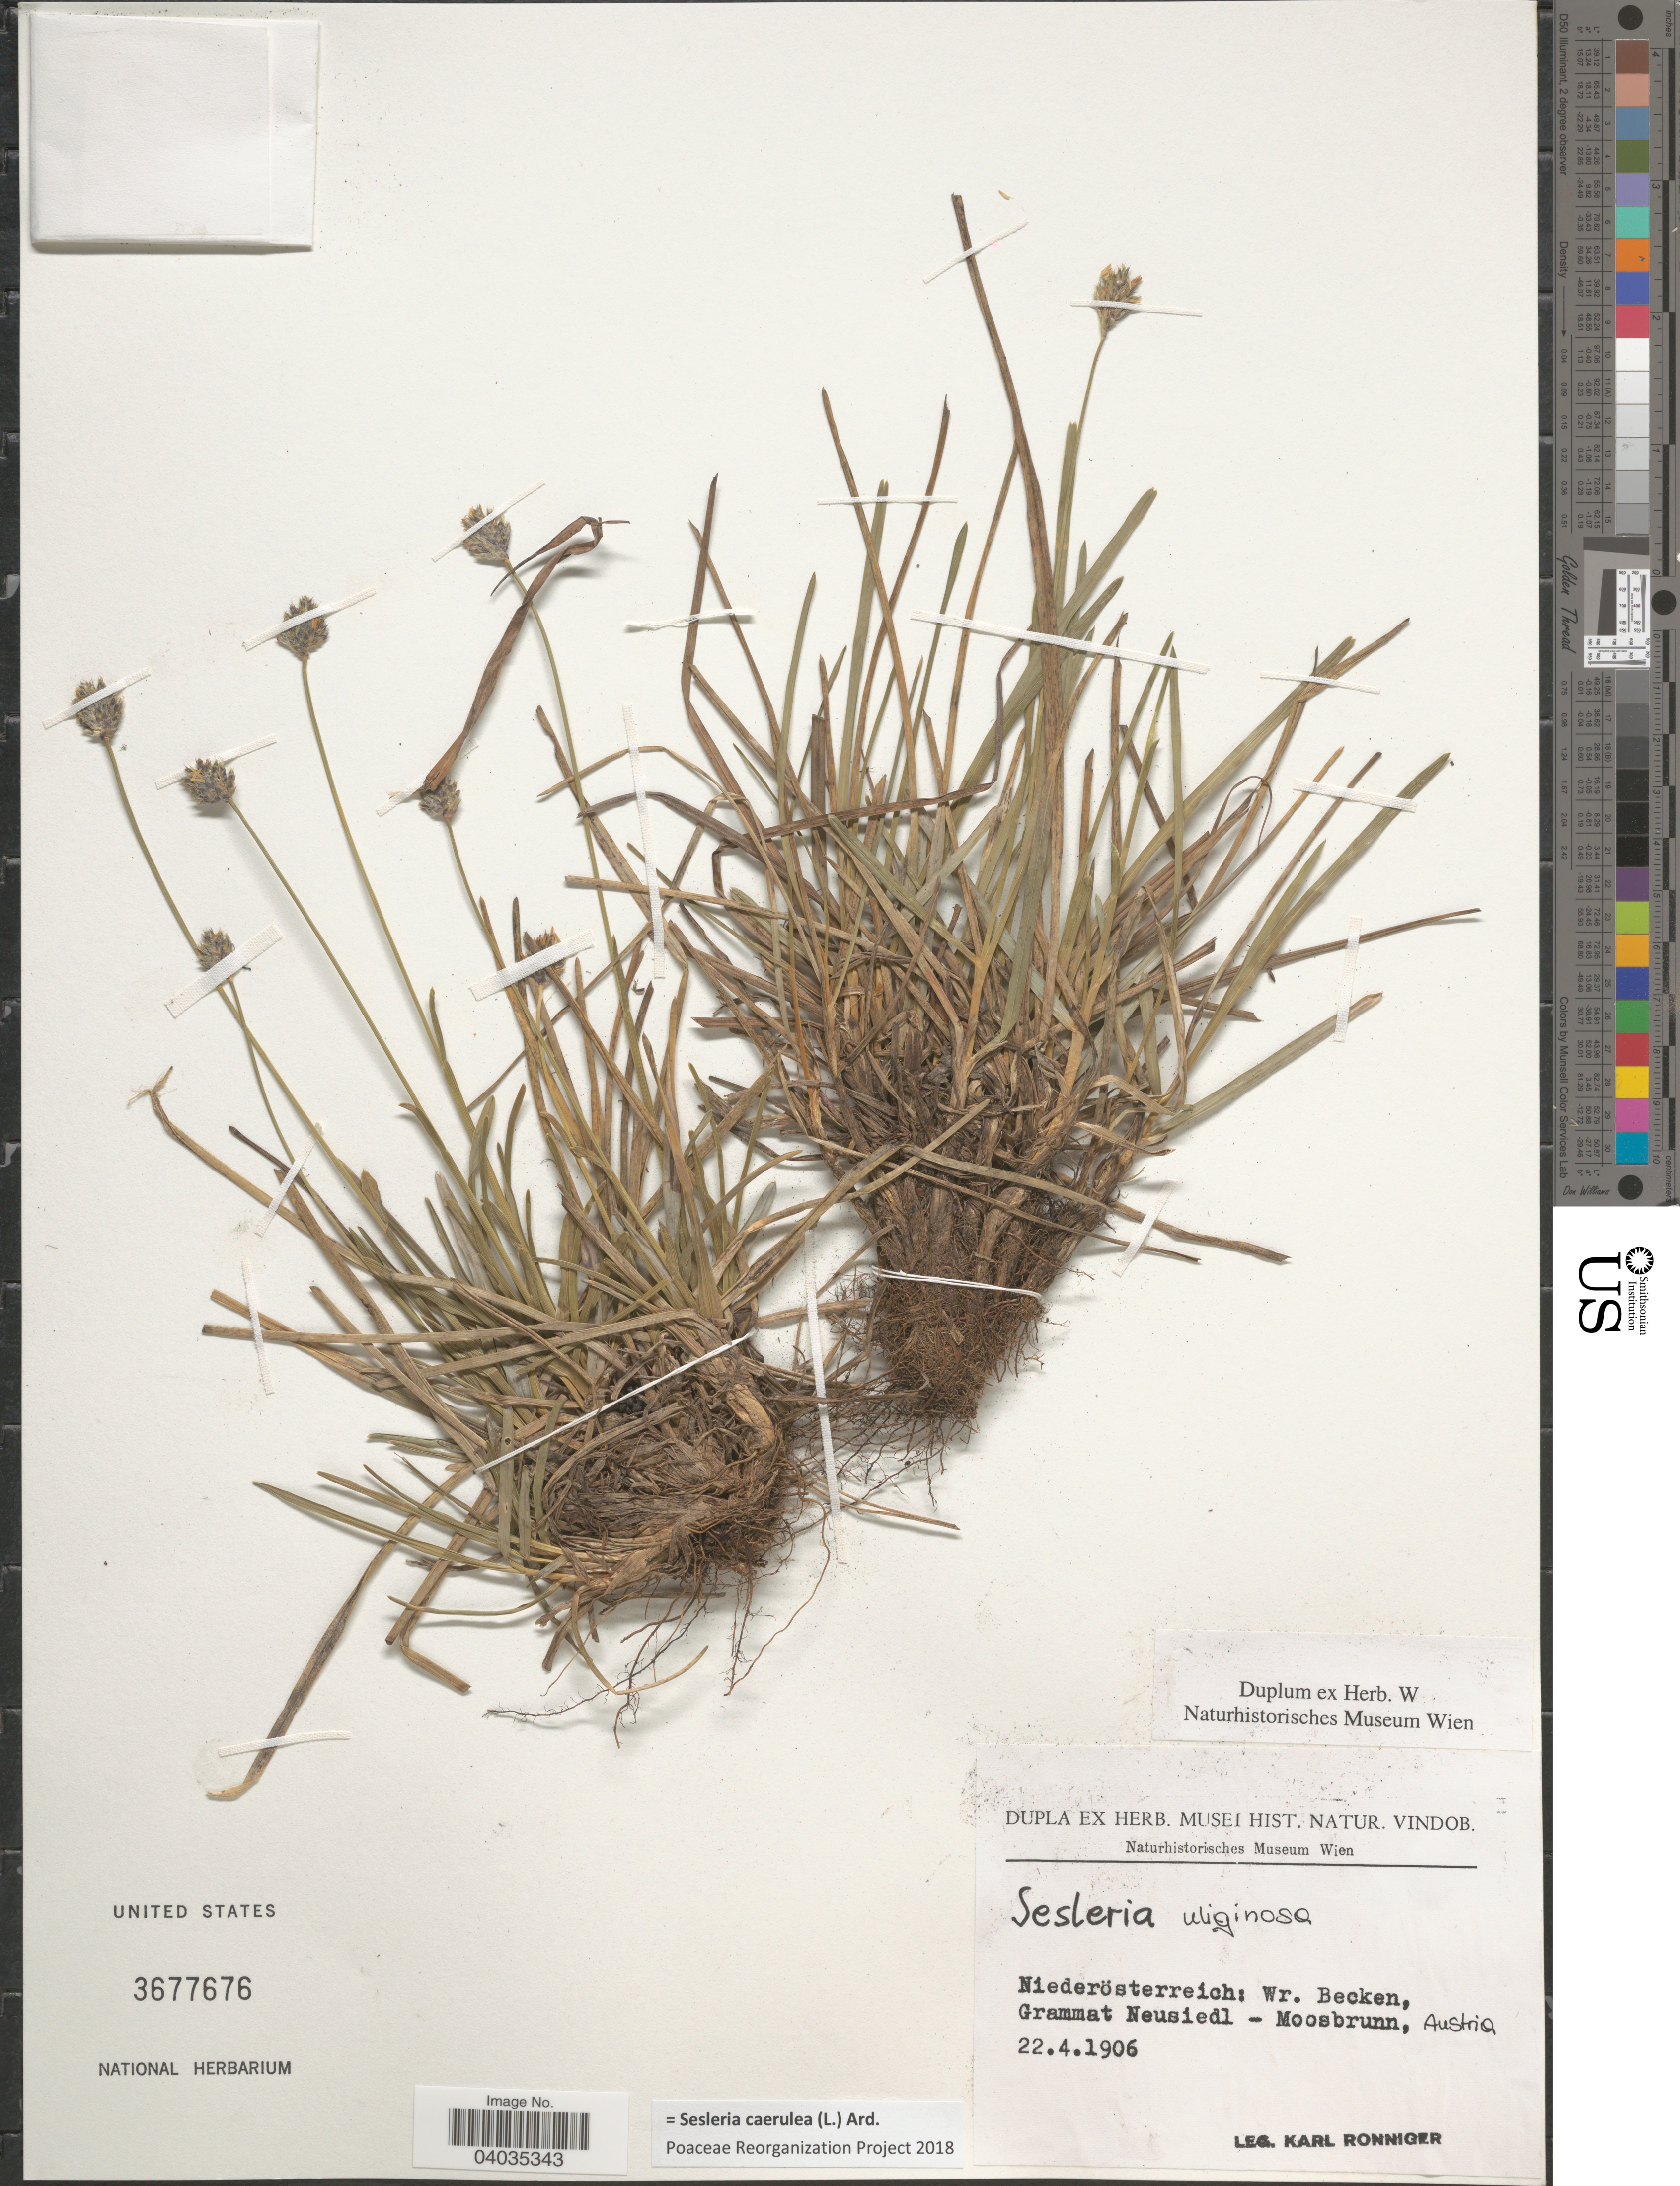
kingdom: Plantae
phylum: Tracheophyta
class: Liliopsida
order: Poales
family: Poaceae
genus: Sesleria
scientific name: Sesleria caerulea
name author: (L.) Ard.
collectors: K. Ronniger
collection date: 1906-04-22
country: Austria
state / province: Niederosterreich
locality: Wr. Becken, Grammat Neusiedl - Moosbrunn.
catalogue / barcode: US 3677676